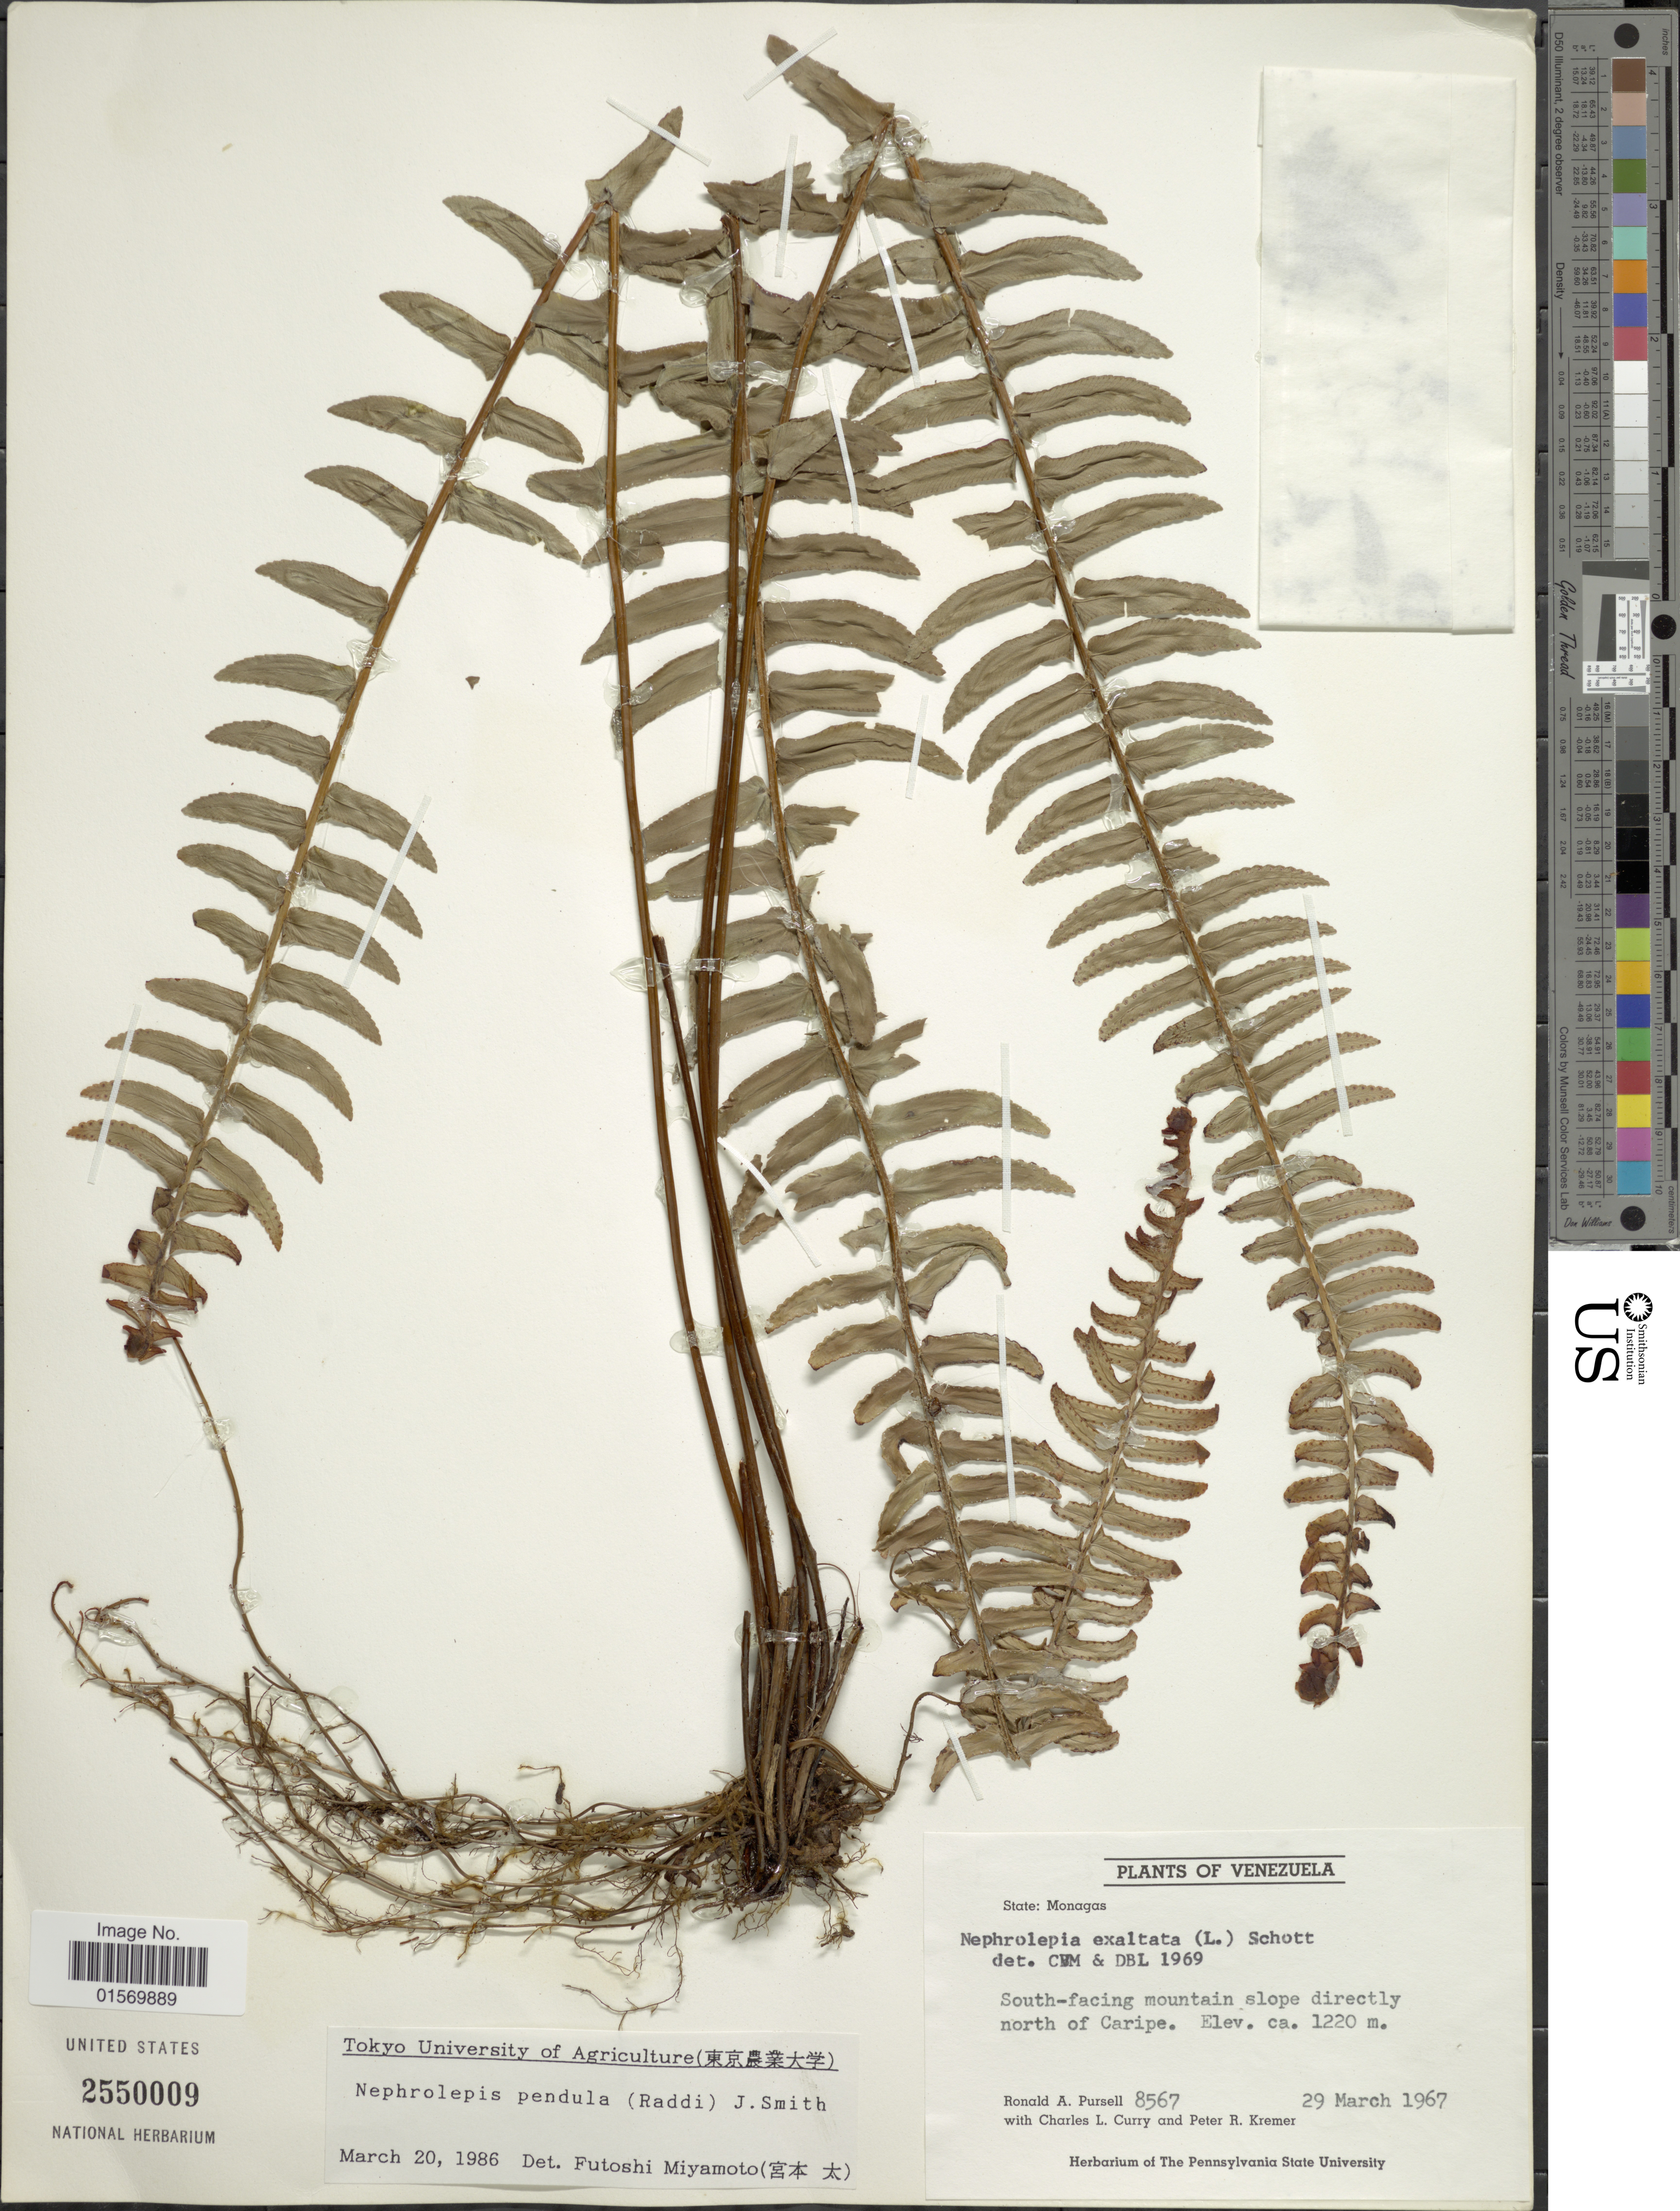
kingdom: Plantae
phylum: Tracheophyta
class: Polypodiopsida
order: Polypodiales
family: Nephrolepidaceae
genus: Nephrolepis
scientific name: Nephrolepis pendula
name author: (Raddi) J. Sm.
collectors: R. A. Pursell, C. L. Curry & P. R. Kremer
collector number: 8567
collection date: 1967-03-29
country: Venezuela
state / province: Monagas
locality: South-facing mountain slope directly north of Caripe.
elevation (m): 1220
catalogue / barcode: US 2550009